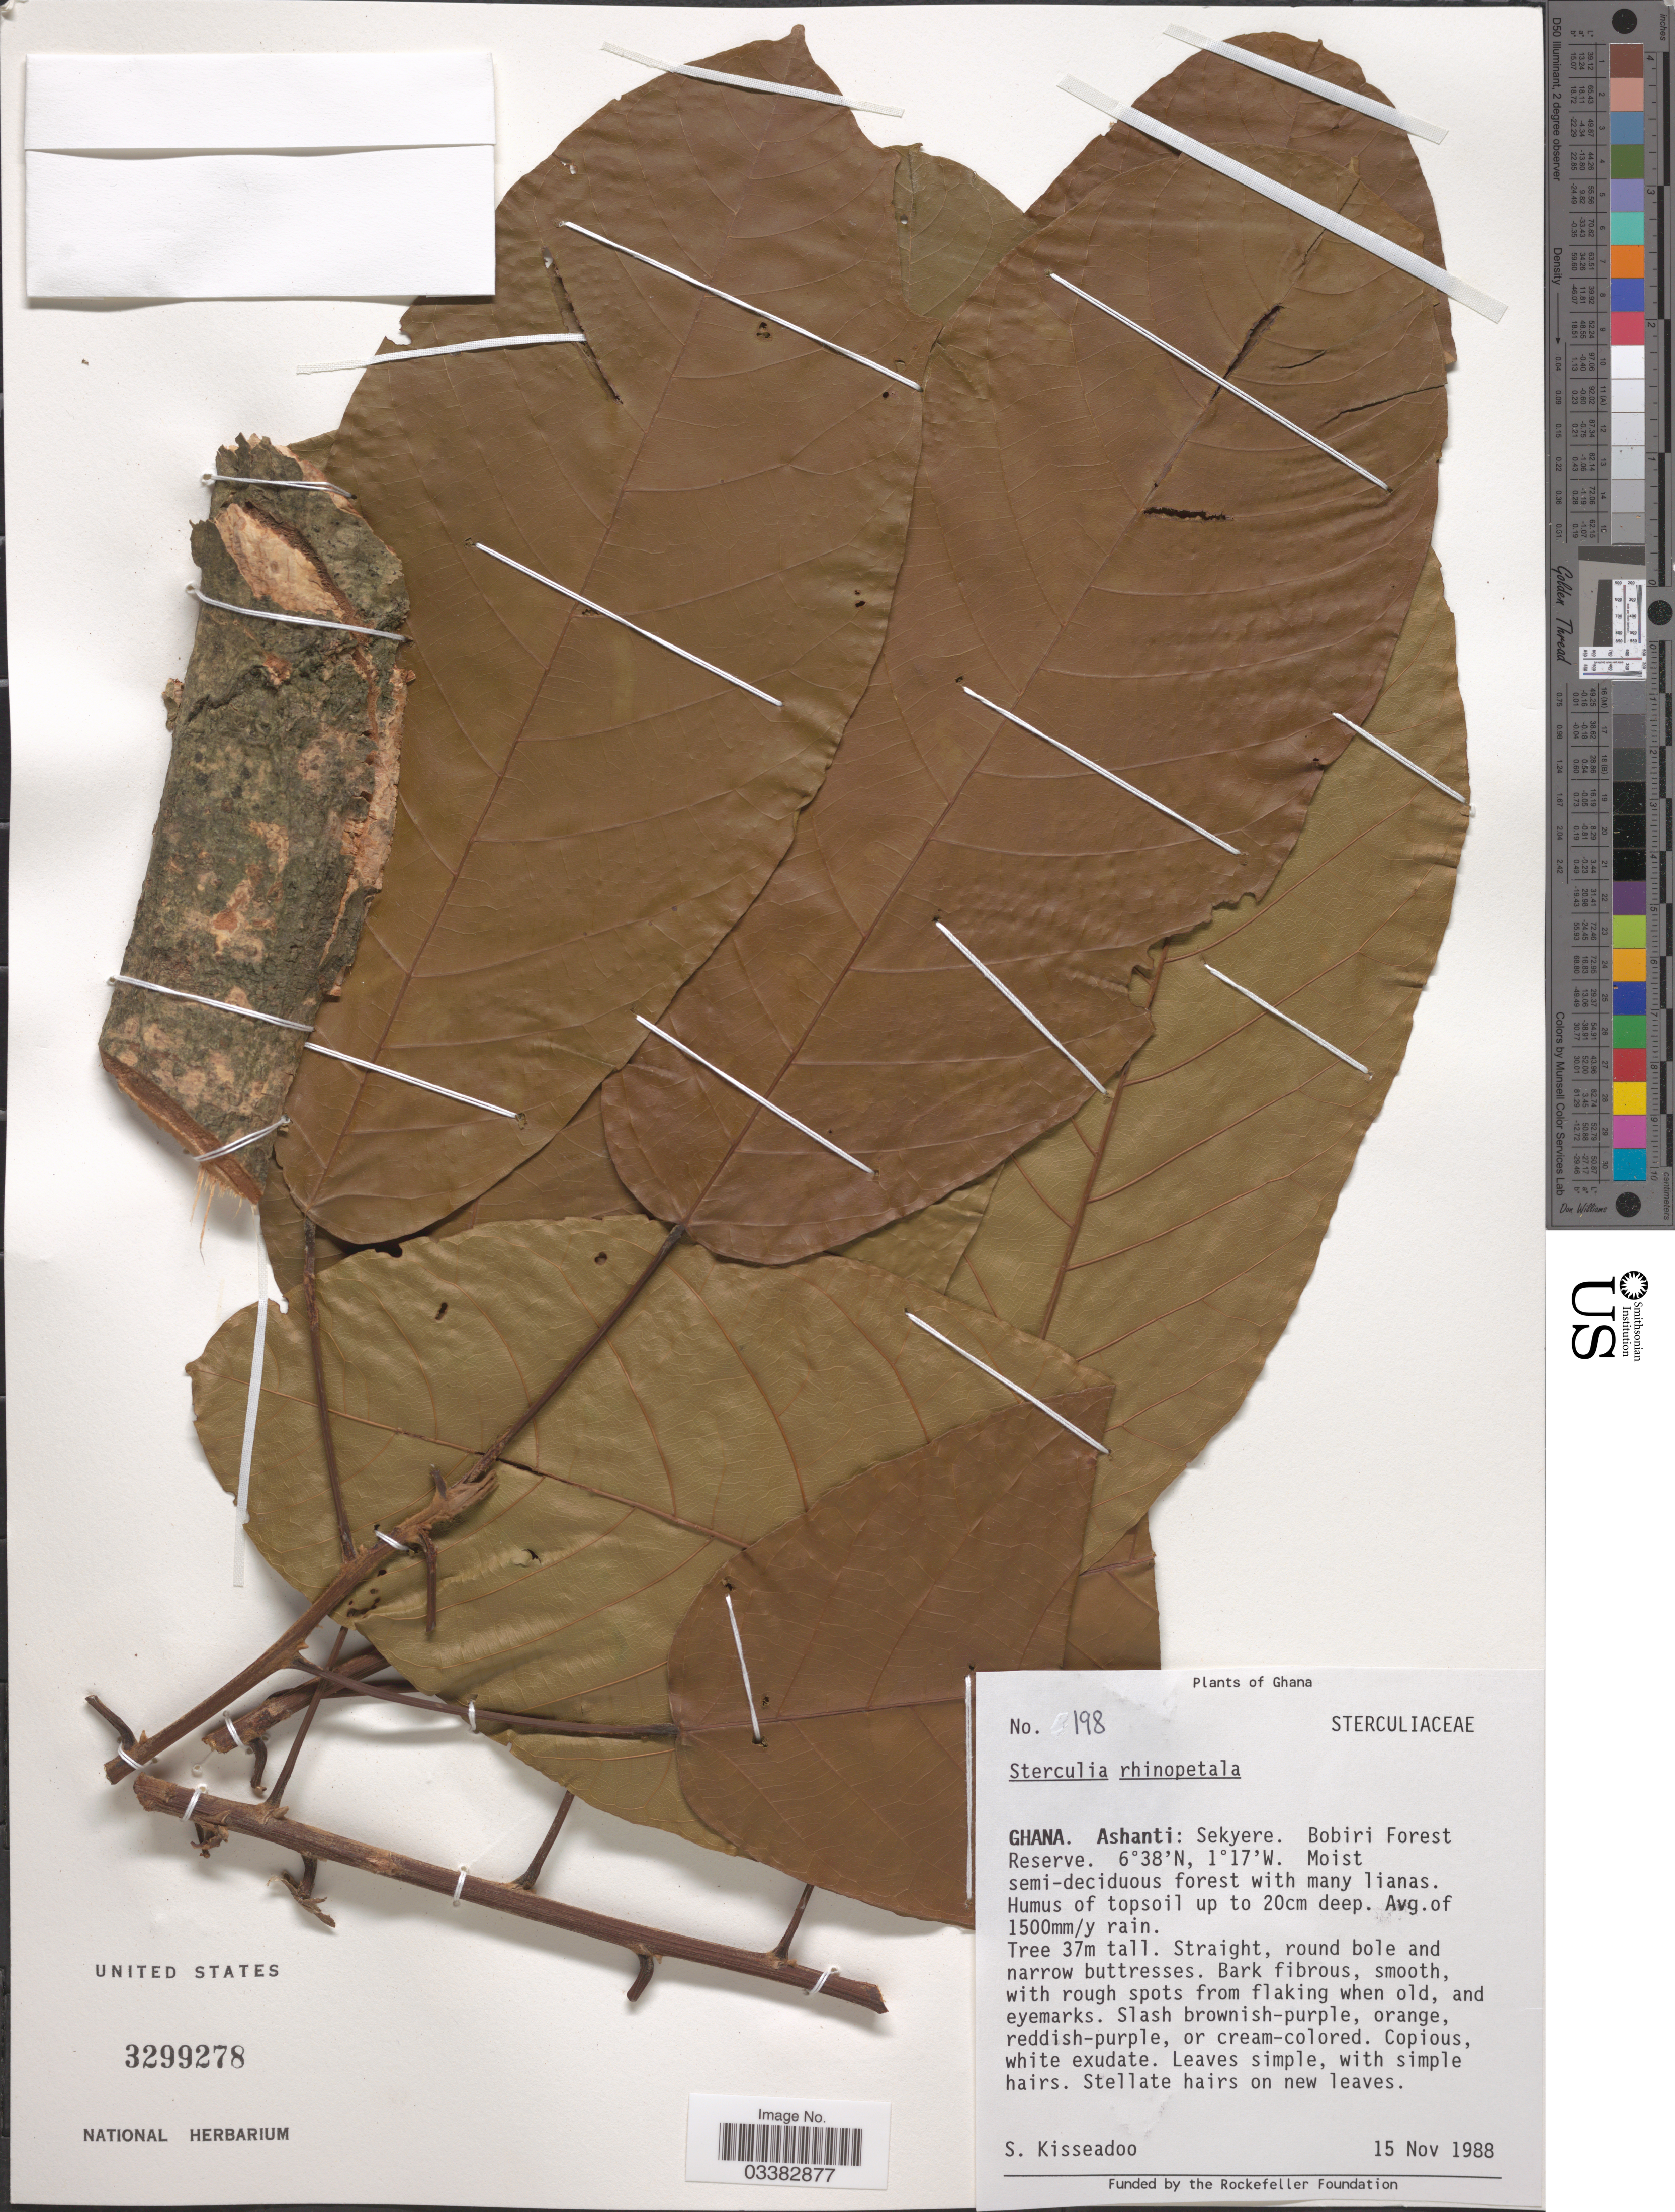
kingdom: Plantae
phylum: Tracheophyta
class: Magnoliopsida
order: Malvales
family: Malvaceae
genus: Sterculia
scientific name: Sterculia rhinopetala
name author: K. Schum.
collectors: S. Kisseadoo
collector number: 198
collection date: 1988-11-15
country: Ghana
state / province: Ashanti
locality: Sekyere. Bobiri Forest Reserve.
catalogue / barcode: US 3299278